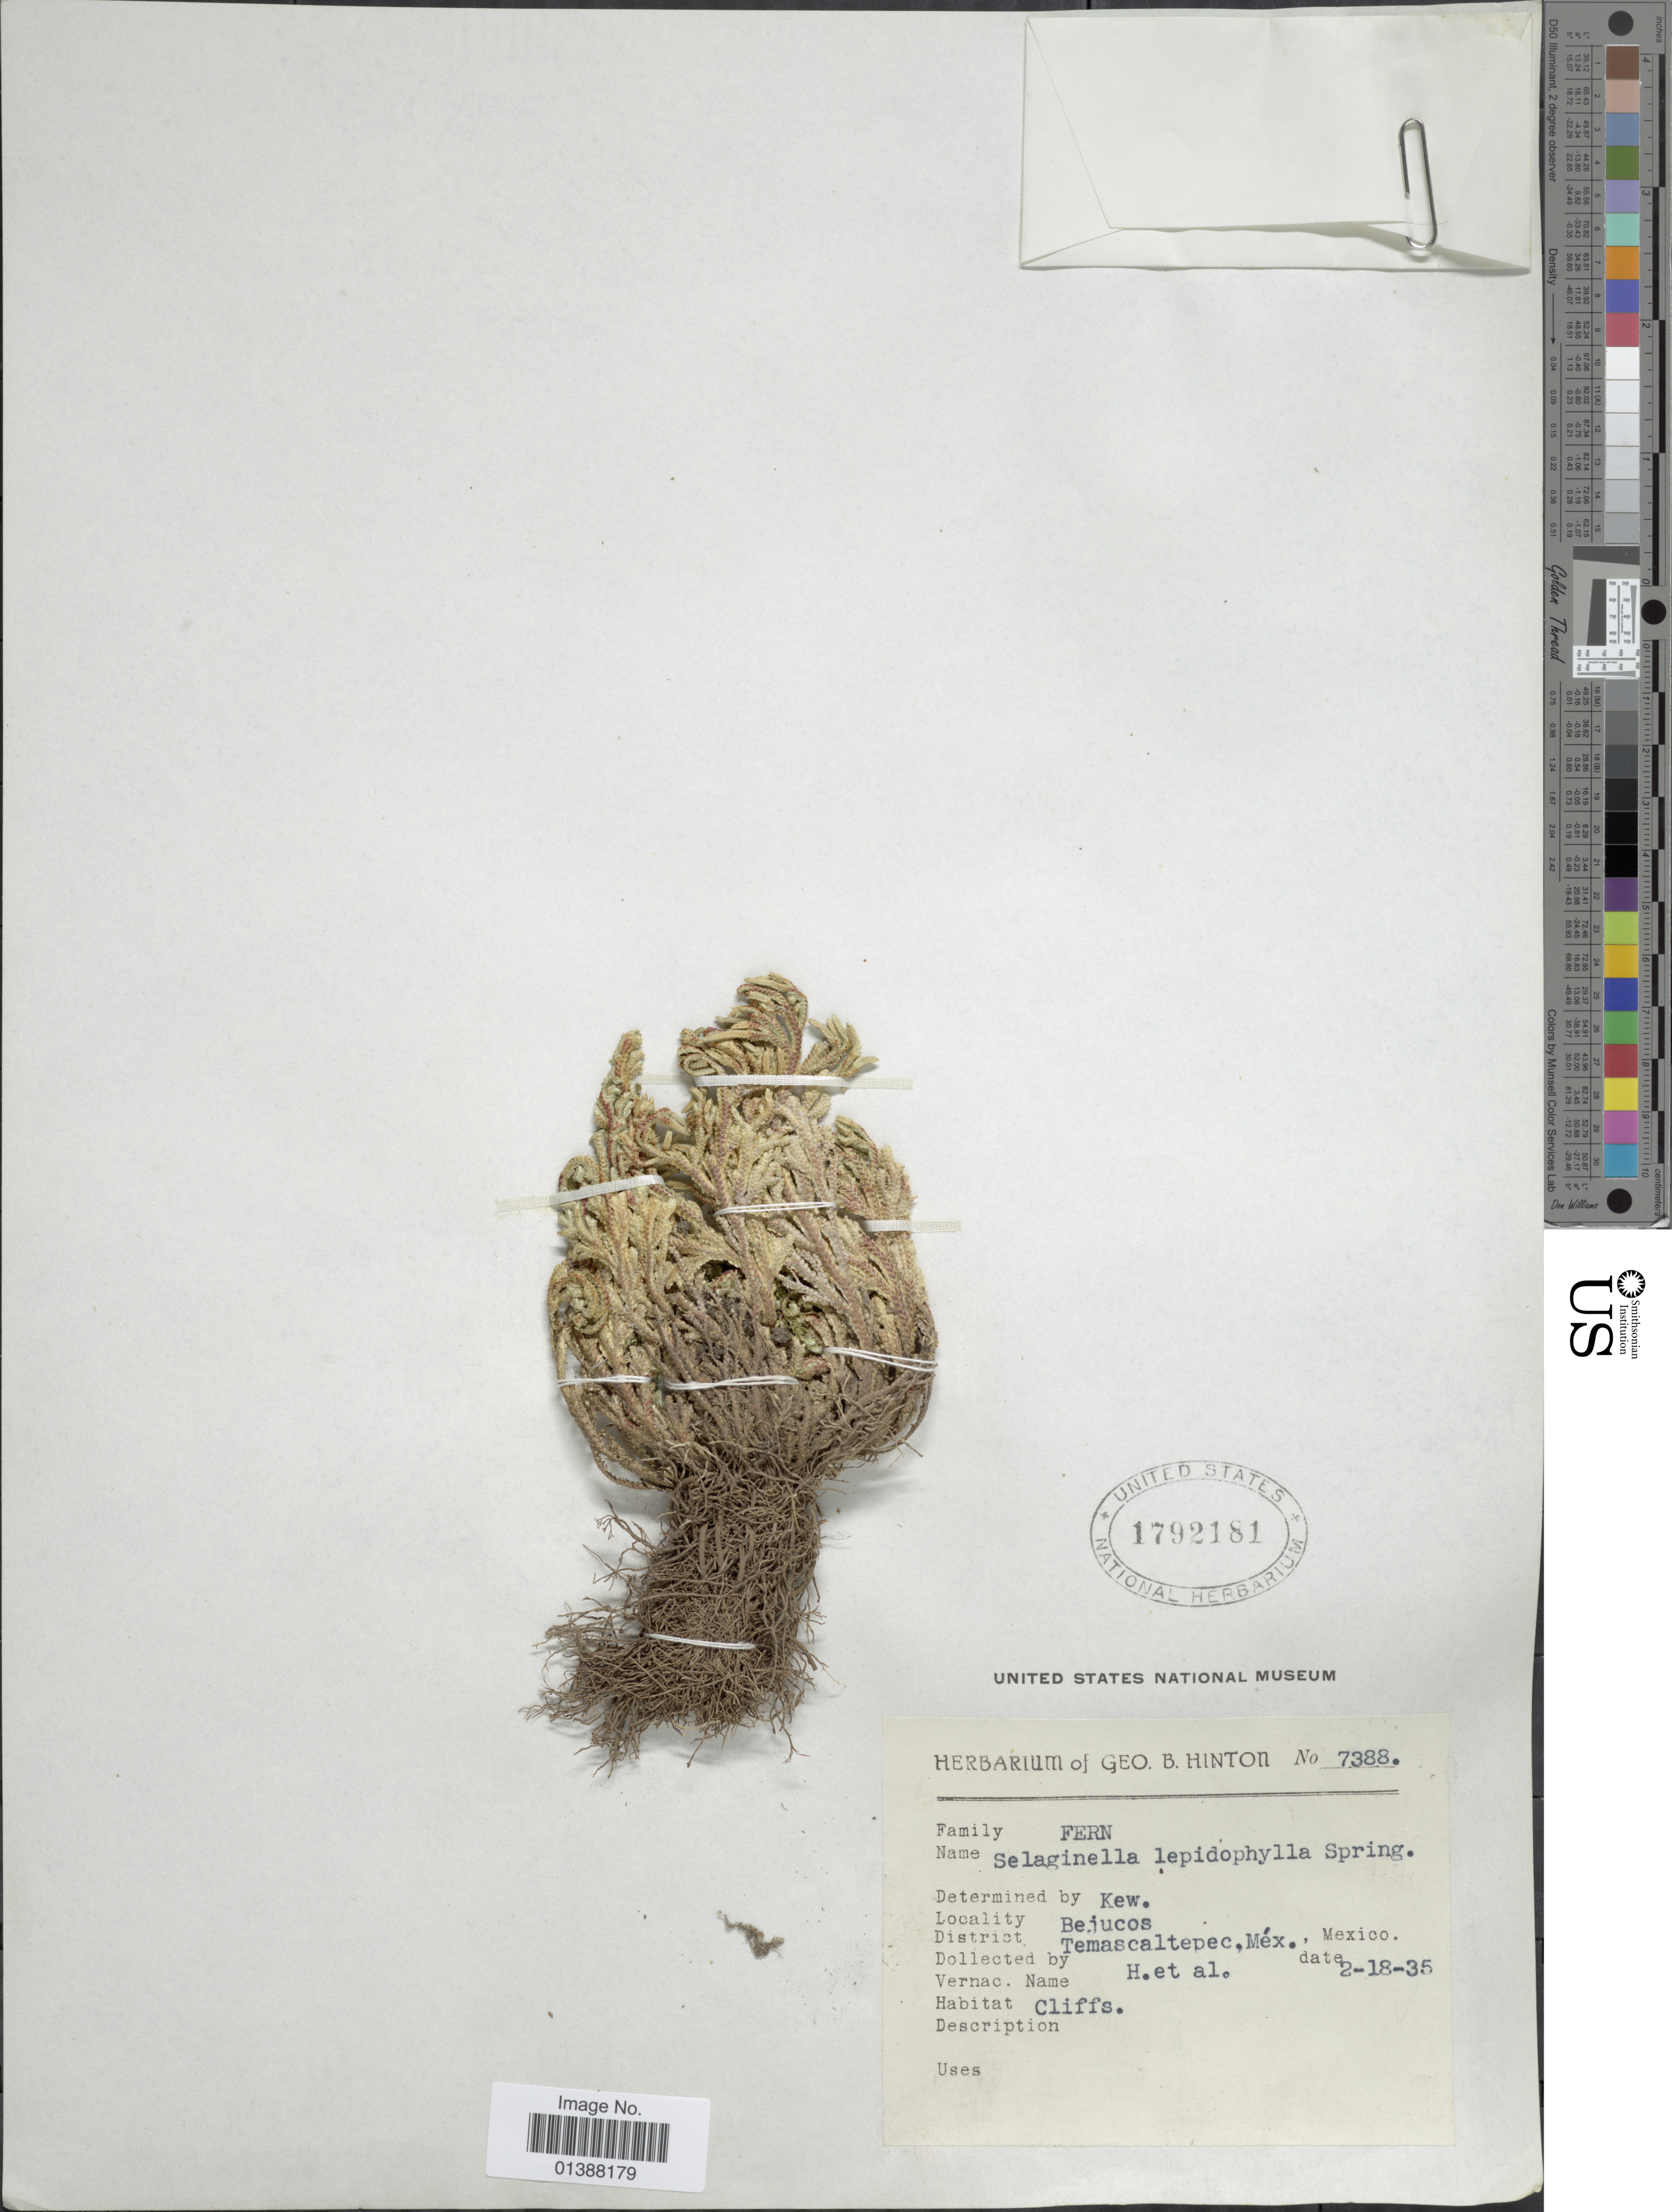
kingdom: Plantae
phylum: Tracheophyta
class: Lycopodiopsida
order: Selaginellales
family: Selaginellaceae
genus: Selaginella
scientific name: Selaginella lepidophylla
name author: (Hook. & Grev.) Spring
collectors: G. B. Hinton & et al.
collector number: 7388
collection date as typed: Transcribed d/m/y: 18/2/35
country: Mexico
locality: Bejucos, District Temascaltepec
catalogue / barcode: US 1792181